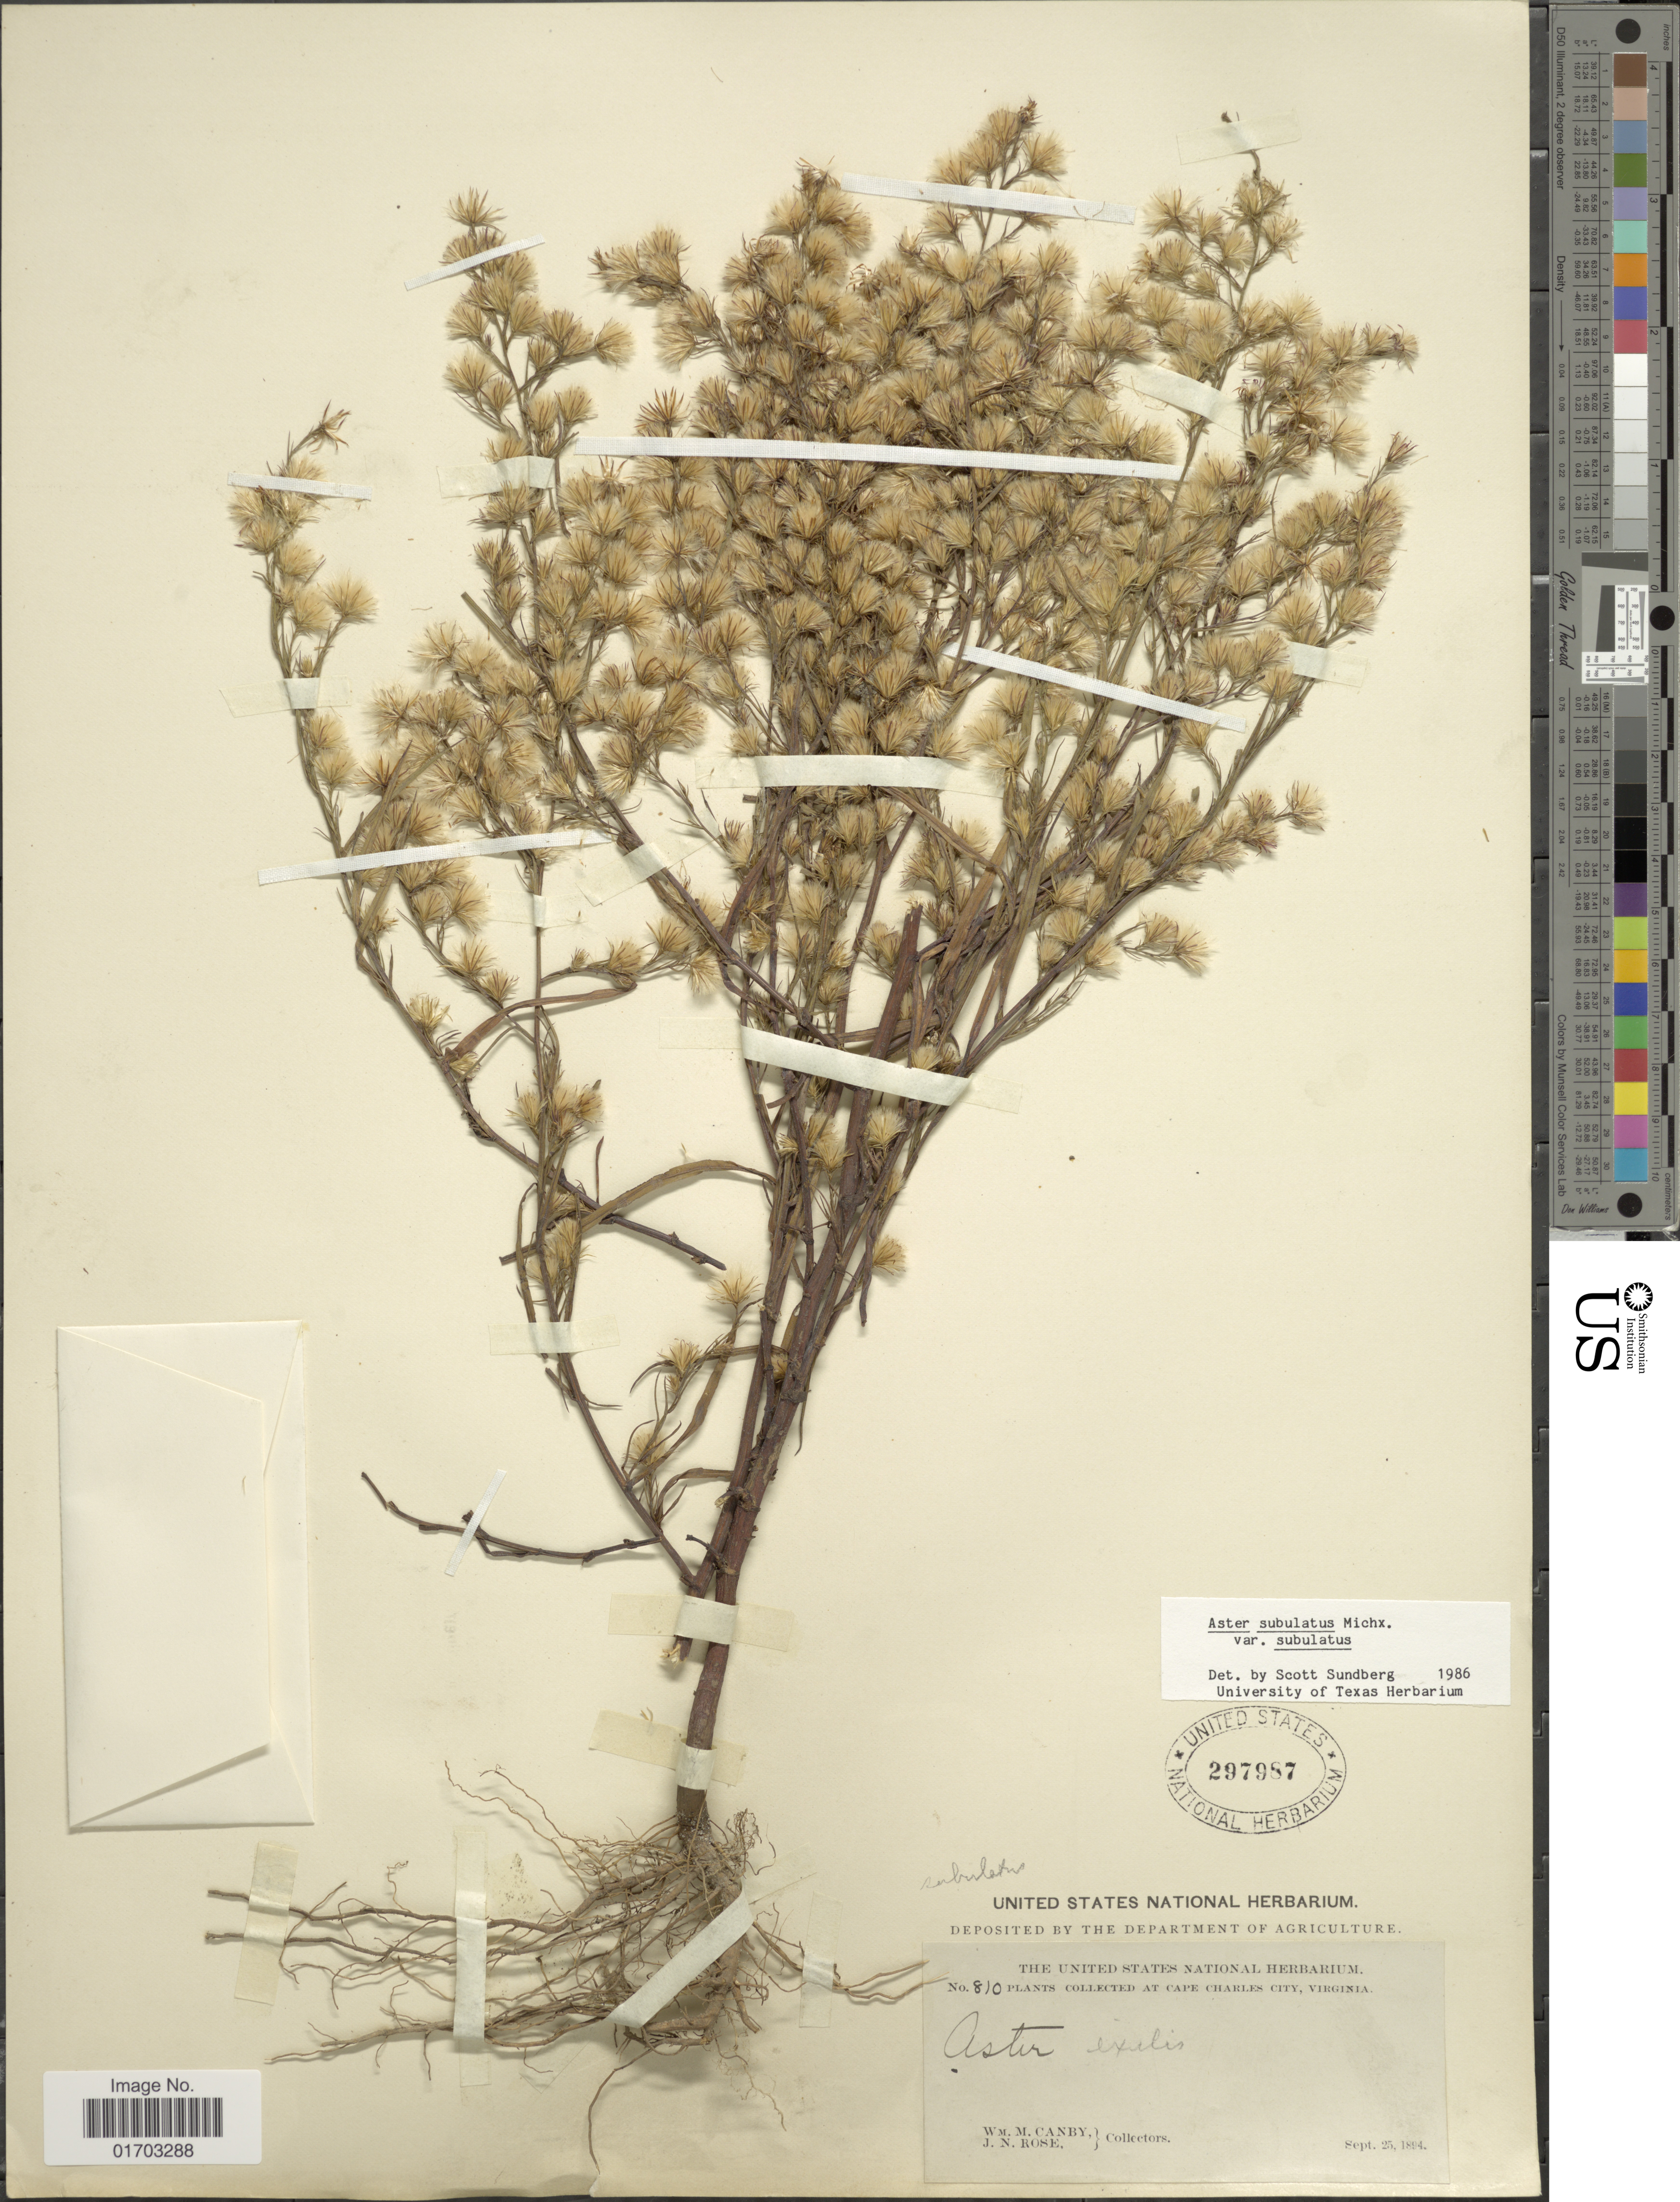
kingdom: Plantae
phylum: Tracheophyta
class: Magnoliopsida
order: Asterales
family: Asteraceae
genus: Symphyotrichum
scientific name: Symphyotrichum subulatum var. subulatum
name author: (Michx.) G.L. Nesom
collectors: W. M. Canby & J. N. Rose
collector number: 810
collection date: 1894-09-25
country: United States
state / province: Virginia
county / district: Charles City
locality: At Cape Charles City.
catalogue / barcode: US 297987